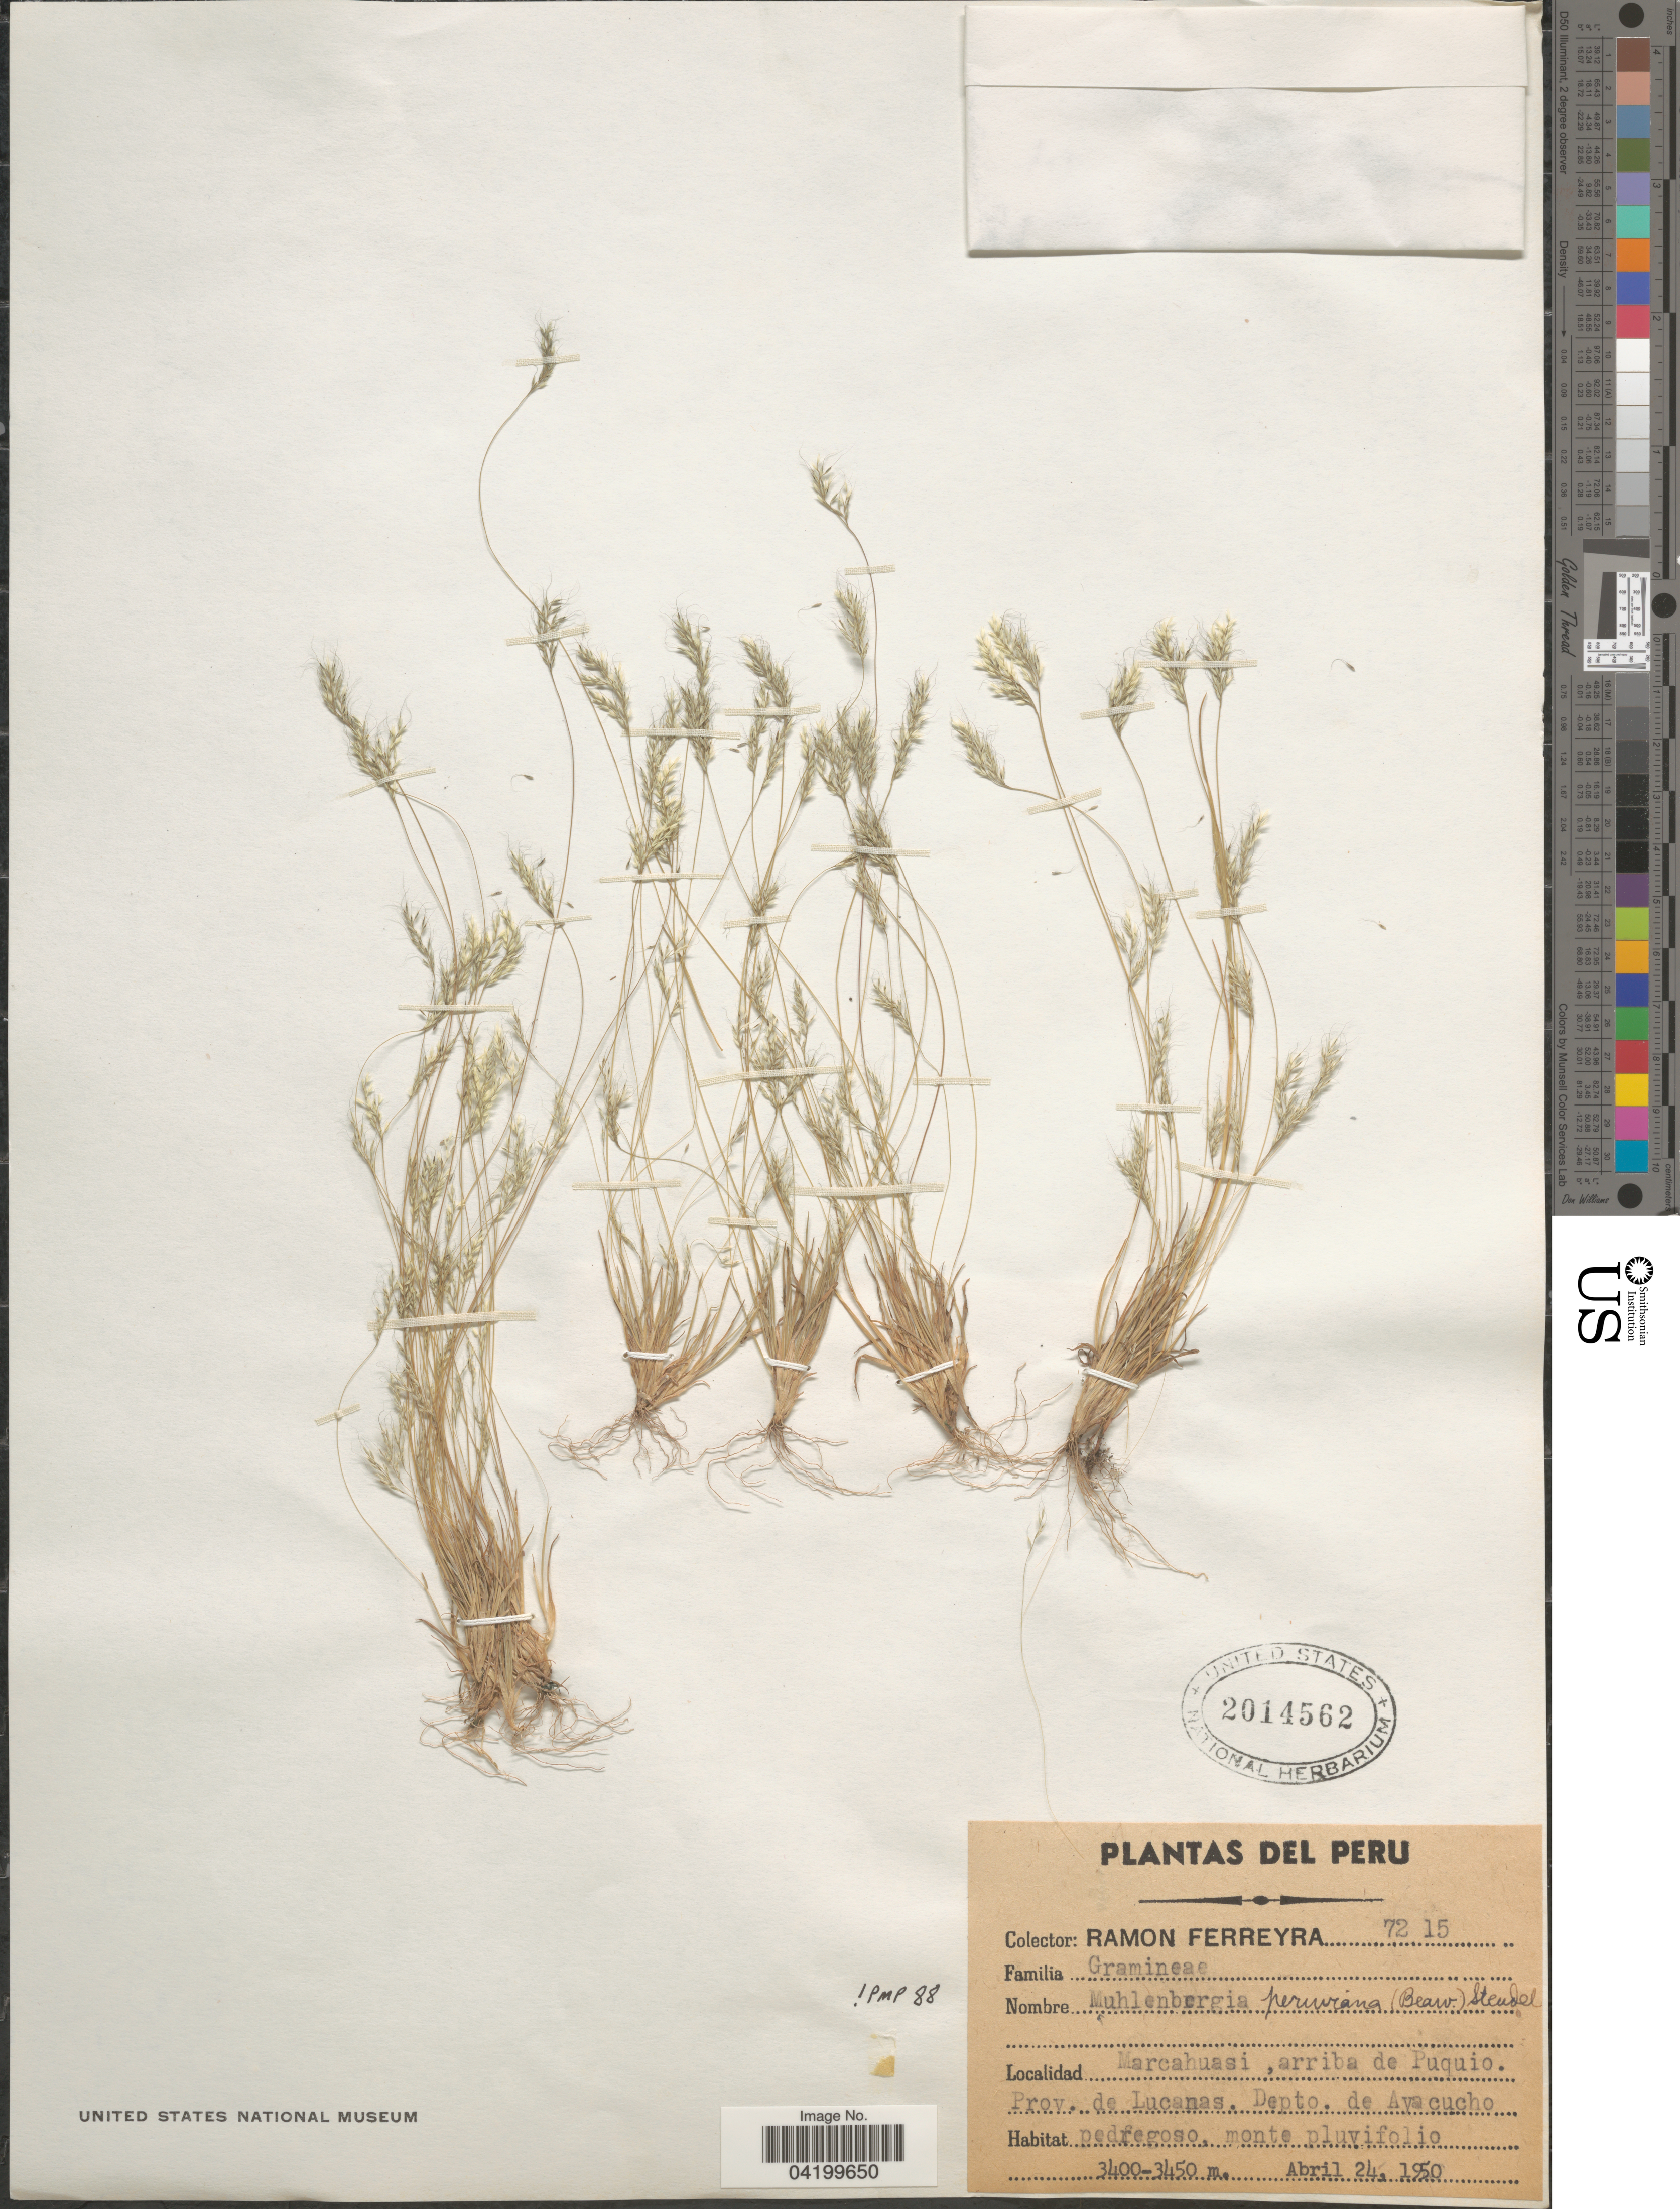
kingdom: Plantae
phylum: Tracheophyta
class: Liliopsida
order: Poales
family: Poaceae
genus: Muhlenbergia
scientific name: Muhlenbergia peruviana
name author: (P. Beauv.) Steud.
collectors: R. A. Ferreyra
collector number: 7215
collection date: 1950-04-24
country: Peru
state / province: Ayacucho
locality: Marcahuasi, arriba de Puquio. Prov. de Lucanas. Depto. de Ayacucho.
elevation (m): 3400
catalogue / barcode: US 2014562